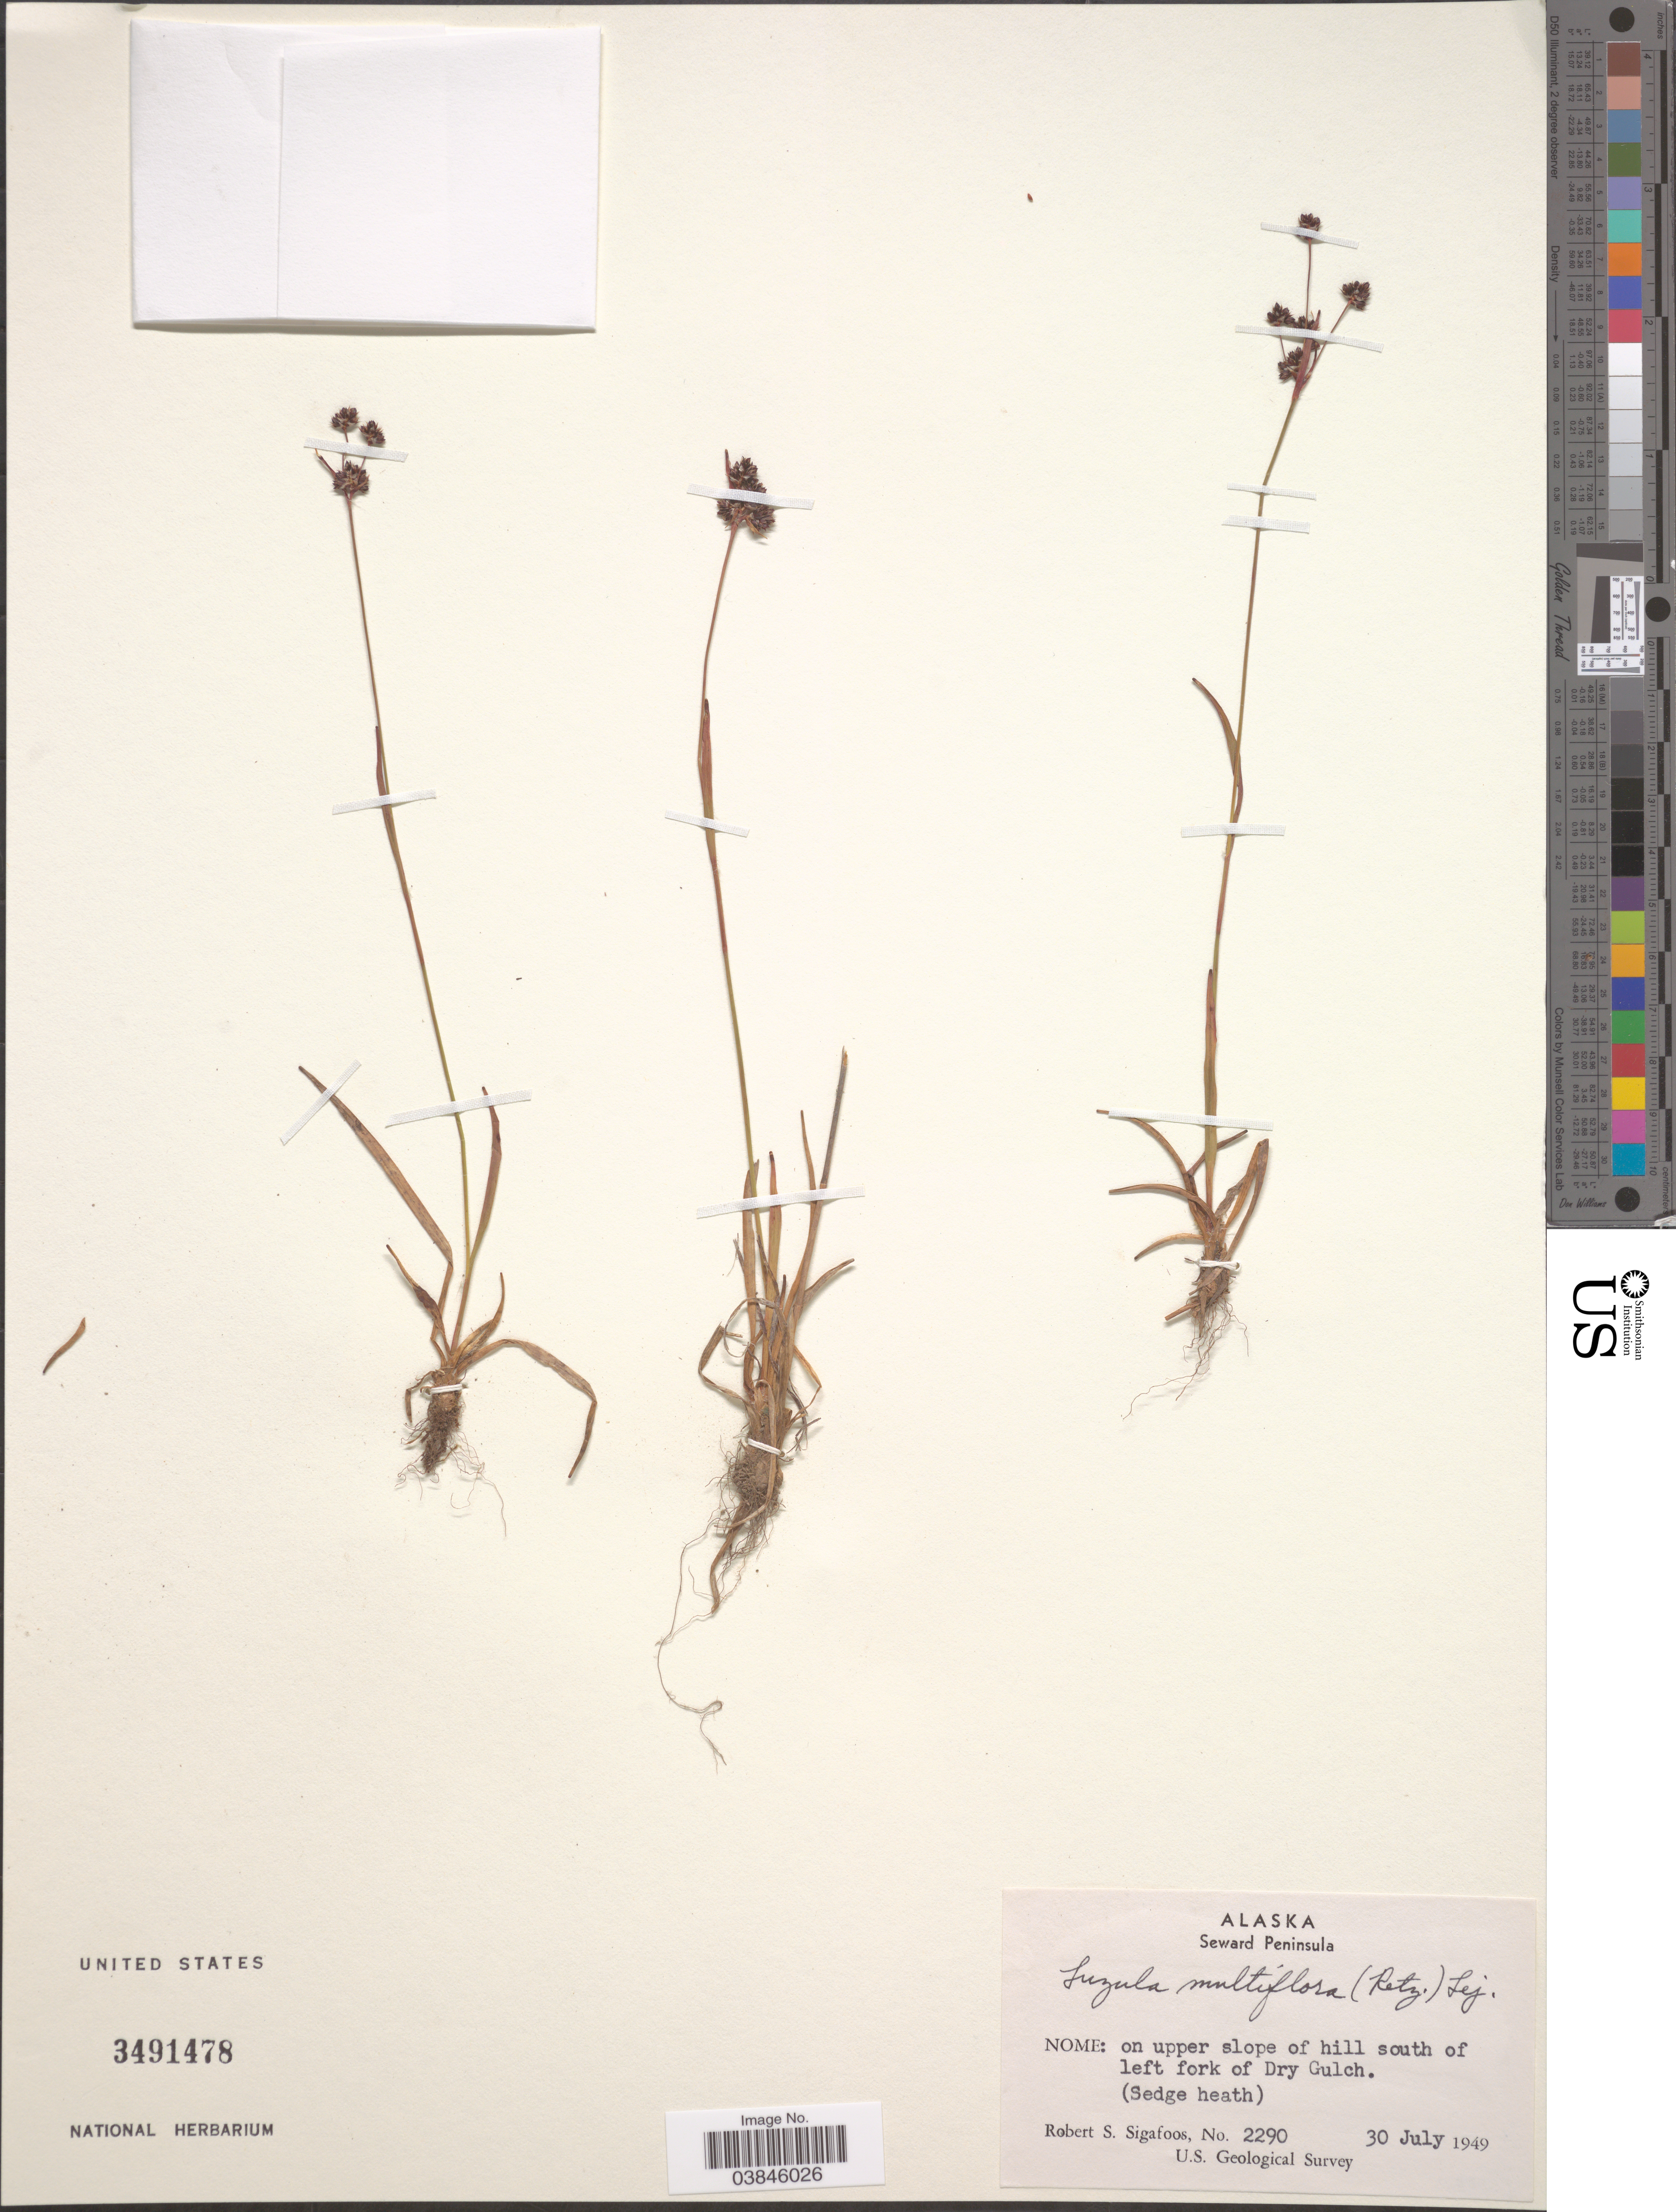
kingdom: Plantae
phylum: Tracheophyta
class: Liliopsida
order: Poales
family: Juncaceae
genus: Luzula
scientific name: Luzula multiflora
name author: (Ehrh.) Lej.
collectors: R. Sigafoos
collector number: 2290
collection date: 1949-07-30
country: United States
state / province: Alaska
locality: Seward Peninsula. Nome: on upper slope of hill south of left fork of Dry Gulch.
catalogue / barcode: US 3491478